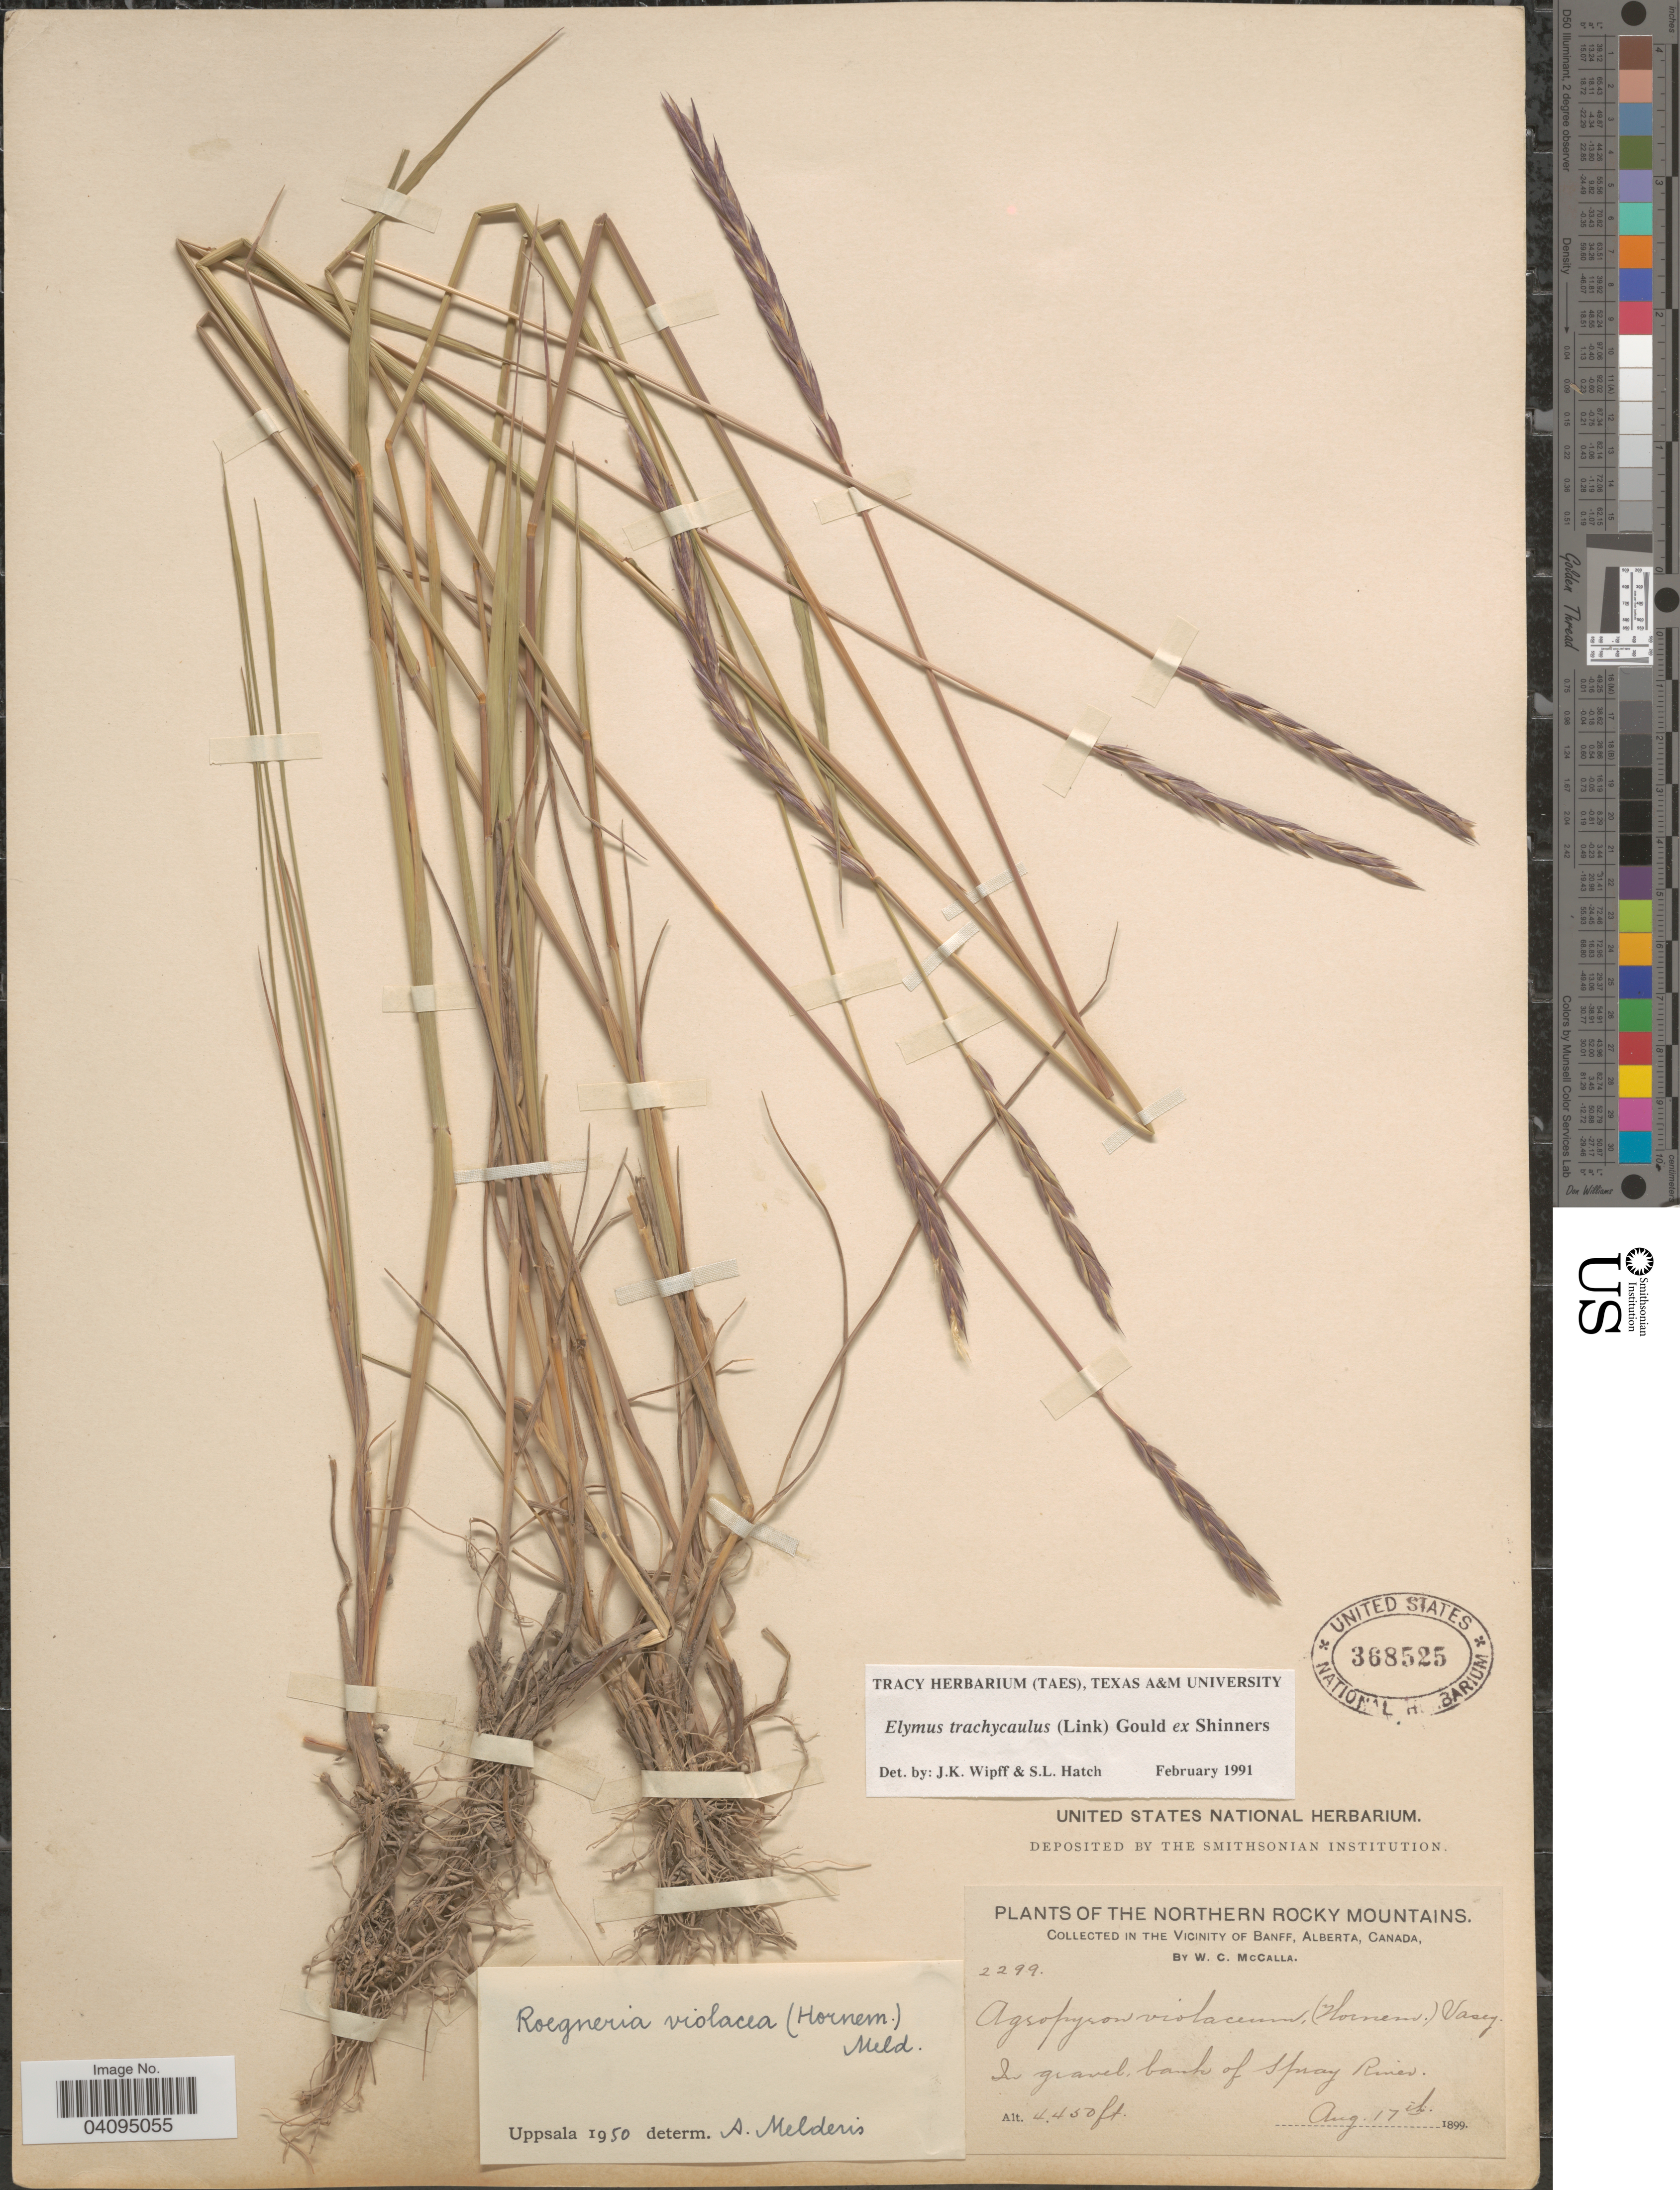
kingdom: Plantae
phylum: Tracheophyta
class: Liliopsida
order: Poales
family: Poaceae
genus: Elymus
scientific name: Elymus trachycaulus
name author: (Link) Gould ex Shinners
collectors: W. McCalla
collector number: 2299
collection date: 1899-08-17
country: Canada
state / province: Alberta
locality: The Northern Rocky Mountains, in the vicinity of Banff. Bank of Spray River.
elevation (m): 1356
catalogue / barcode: US 368525